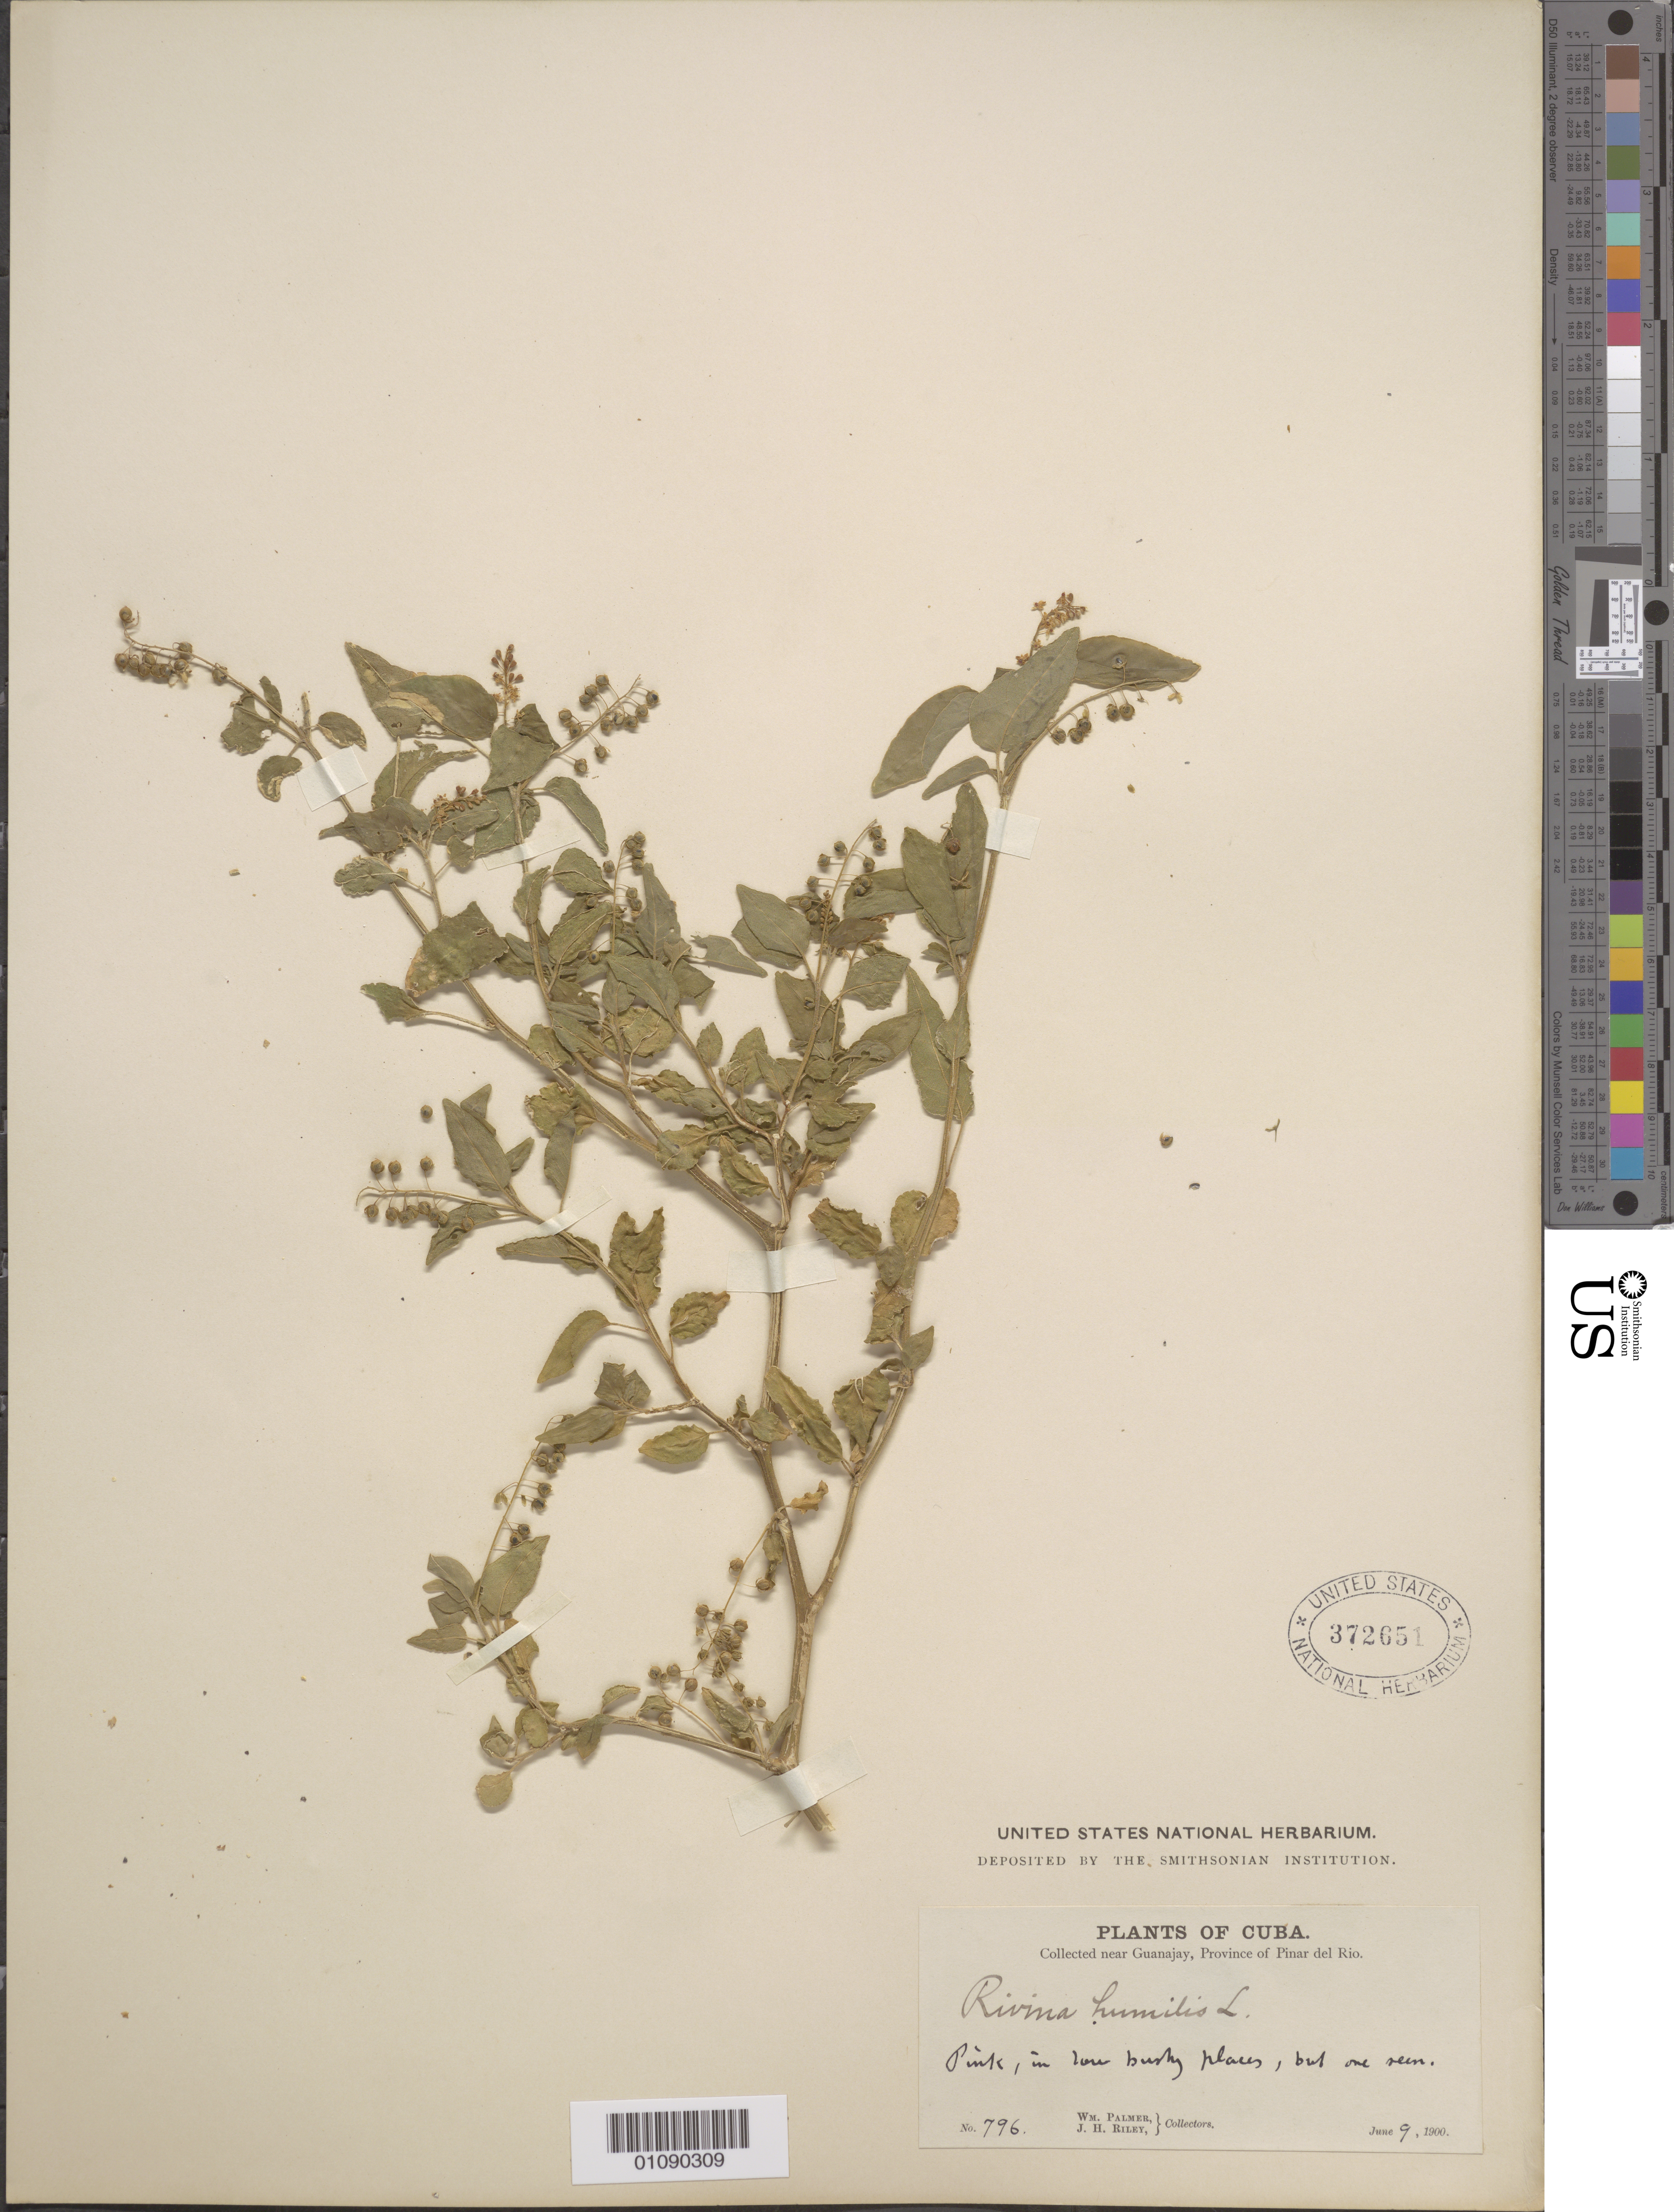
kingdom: Plantae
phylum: Tracheophyta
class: Magnoliopsida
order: Caryophyllales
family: Phytolaccaceae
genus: Rivina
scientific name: Rivina humilis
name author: L.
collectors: W. Palmer & J. H. Riley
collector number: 796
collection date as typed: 09 Jun 1900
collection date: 1900-06-09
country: Cuba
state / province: Pinar del Rio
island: Cuba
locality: Pinar del Rio, Near Guanajay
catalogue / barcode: US 372651